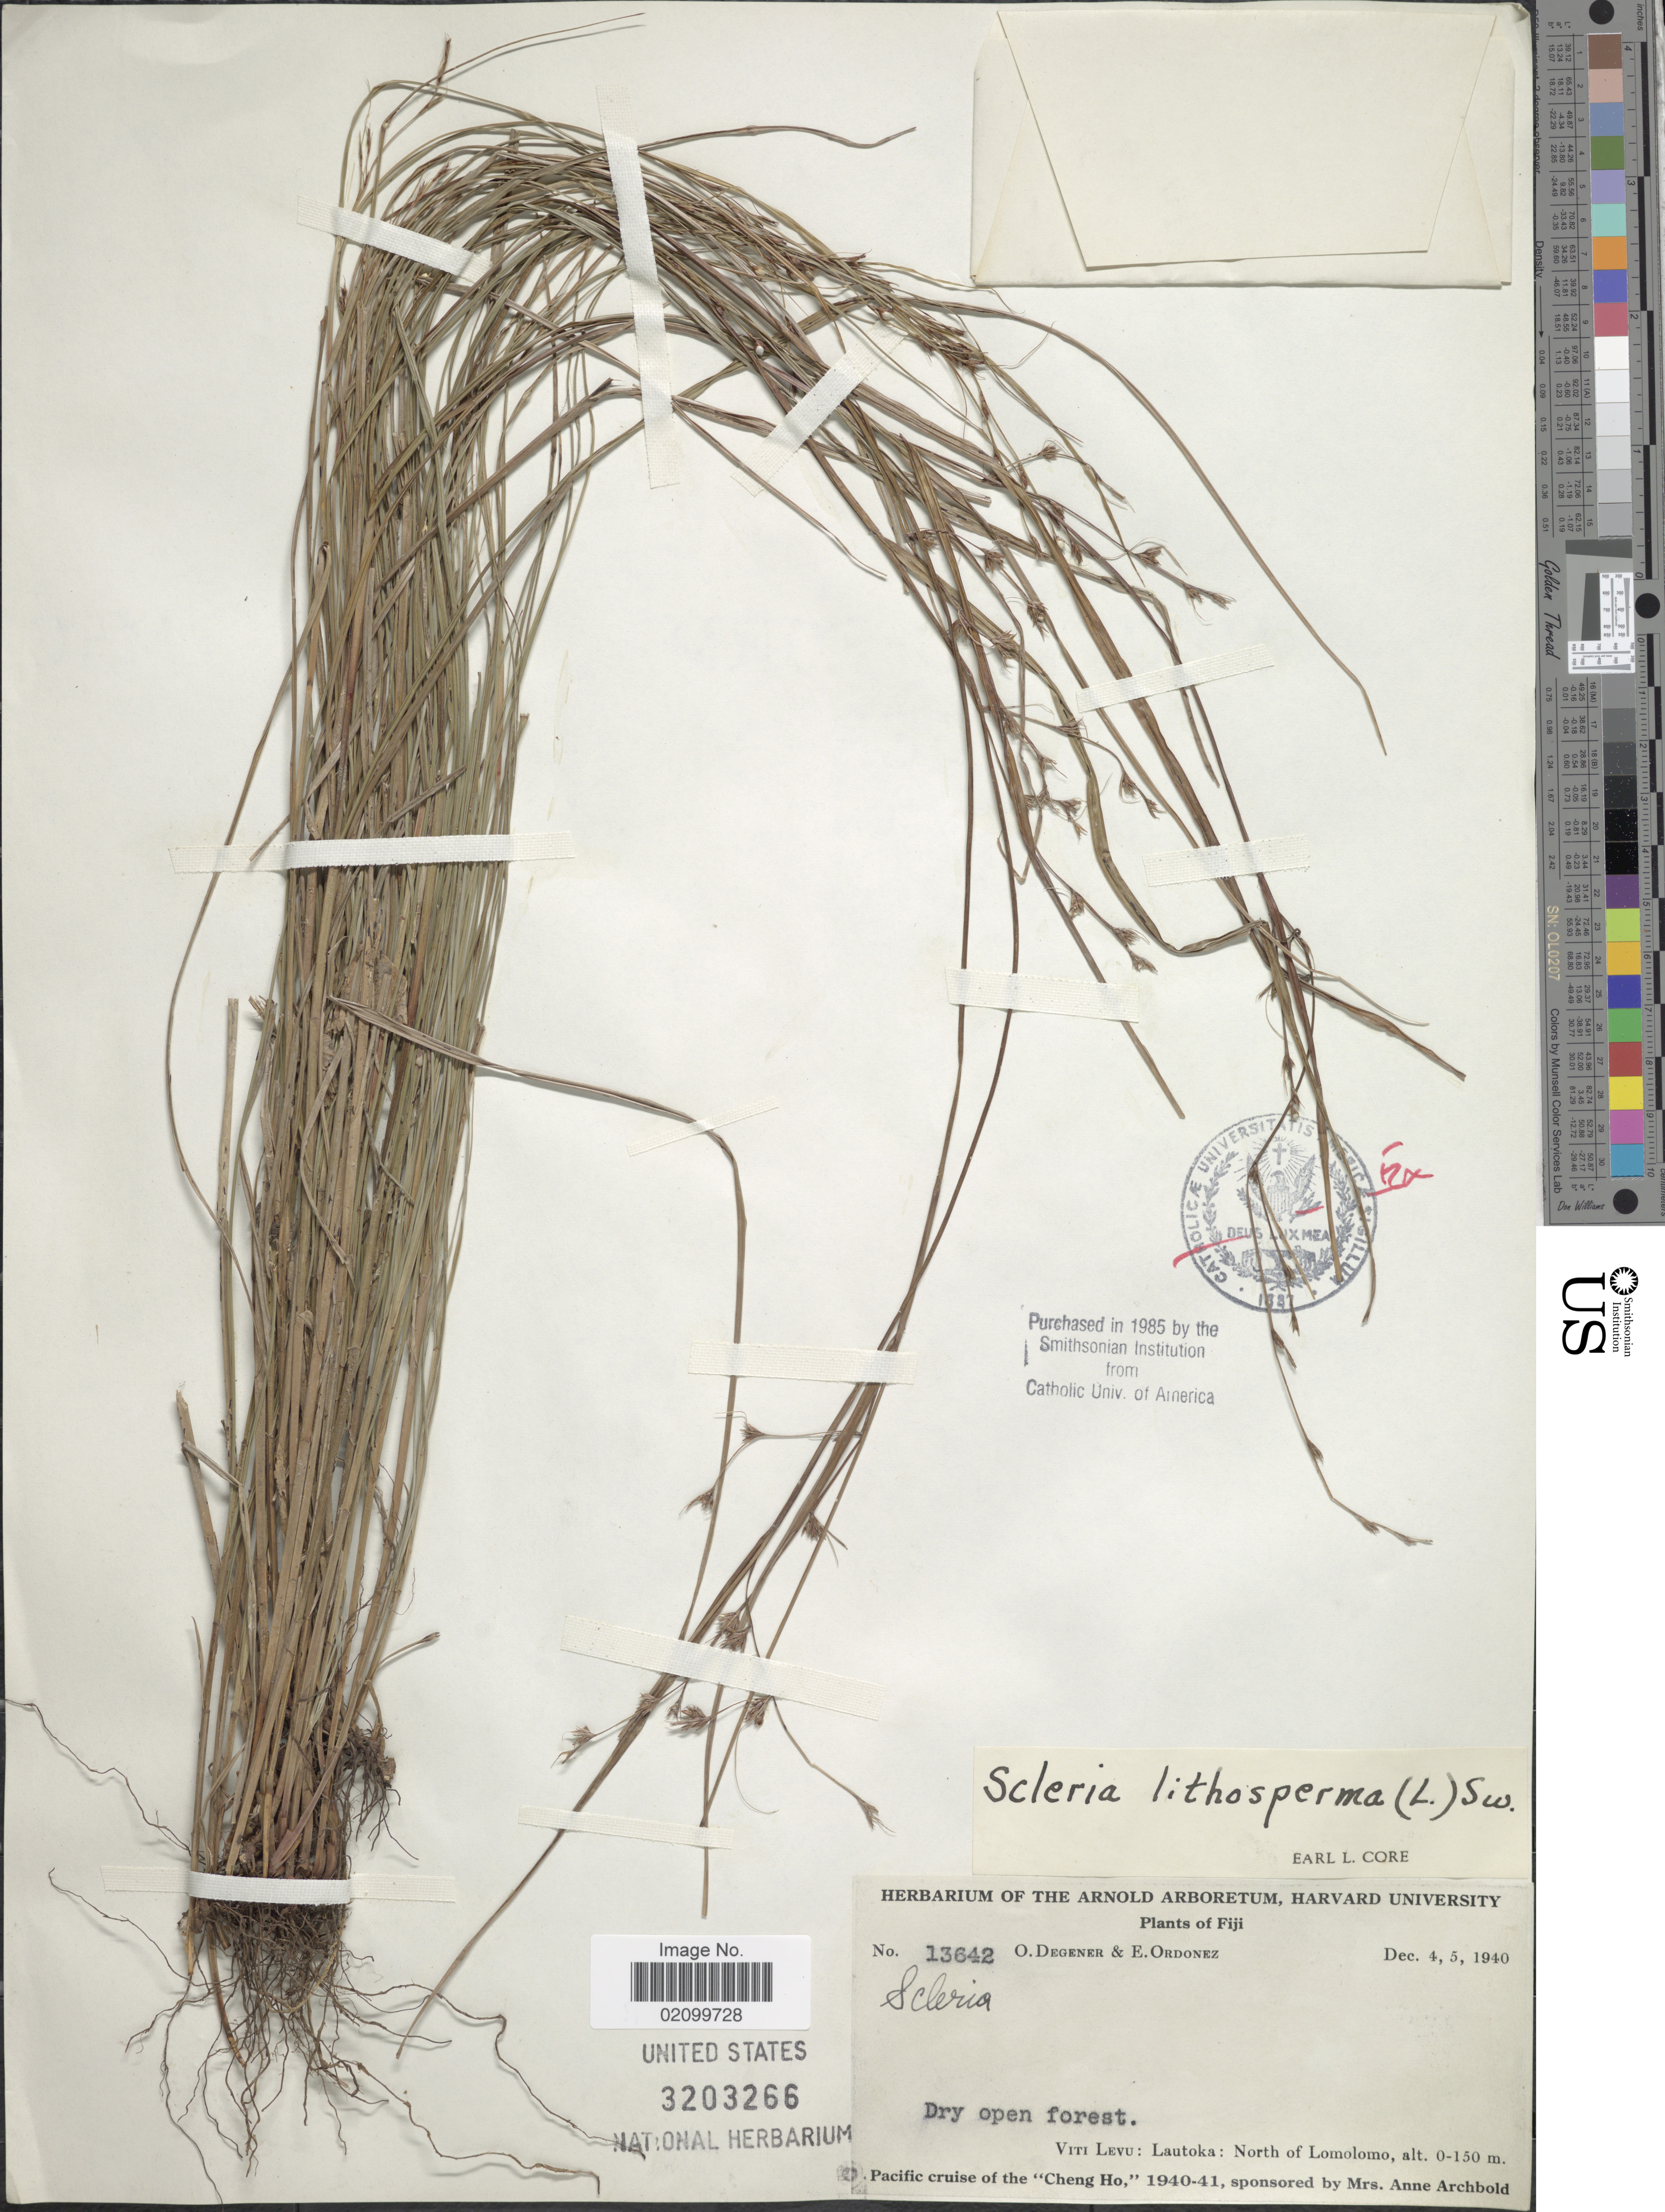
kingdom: Plantae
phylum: Tracheophyta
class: Liliopsida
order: Poales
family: Cyperaceae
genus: Scleria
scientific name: Scleria lithosperma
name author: (L.) Sw.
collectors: O. Degener & E. Ordonez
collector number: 13642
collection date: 1940-12-04/1940-12-05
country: Fiji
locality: Viti Levu: Lautoka: North of Lomolomo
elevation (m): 0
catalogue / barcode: US 3203266